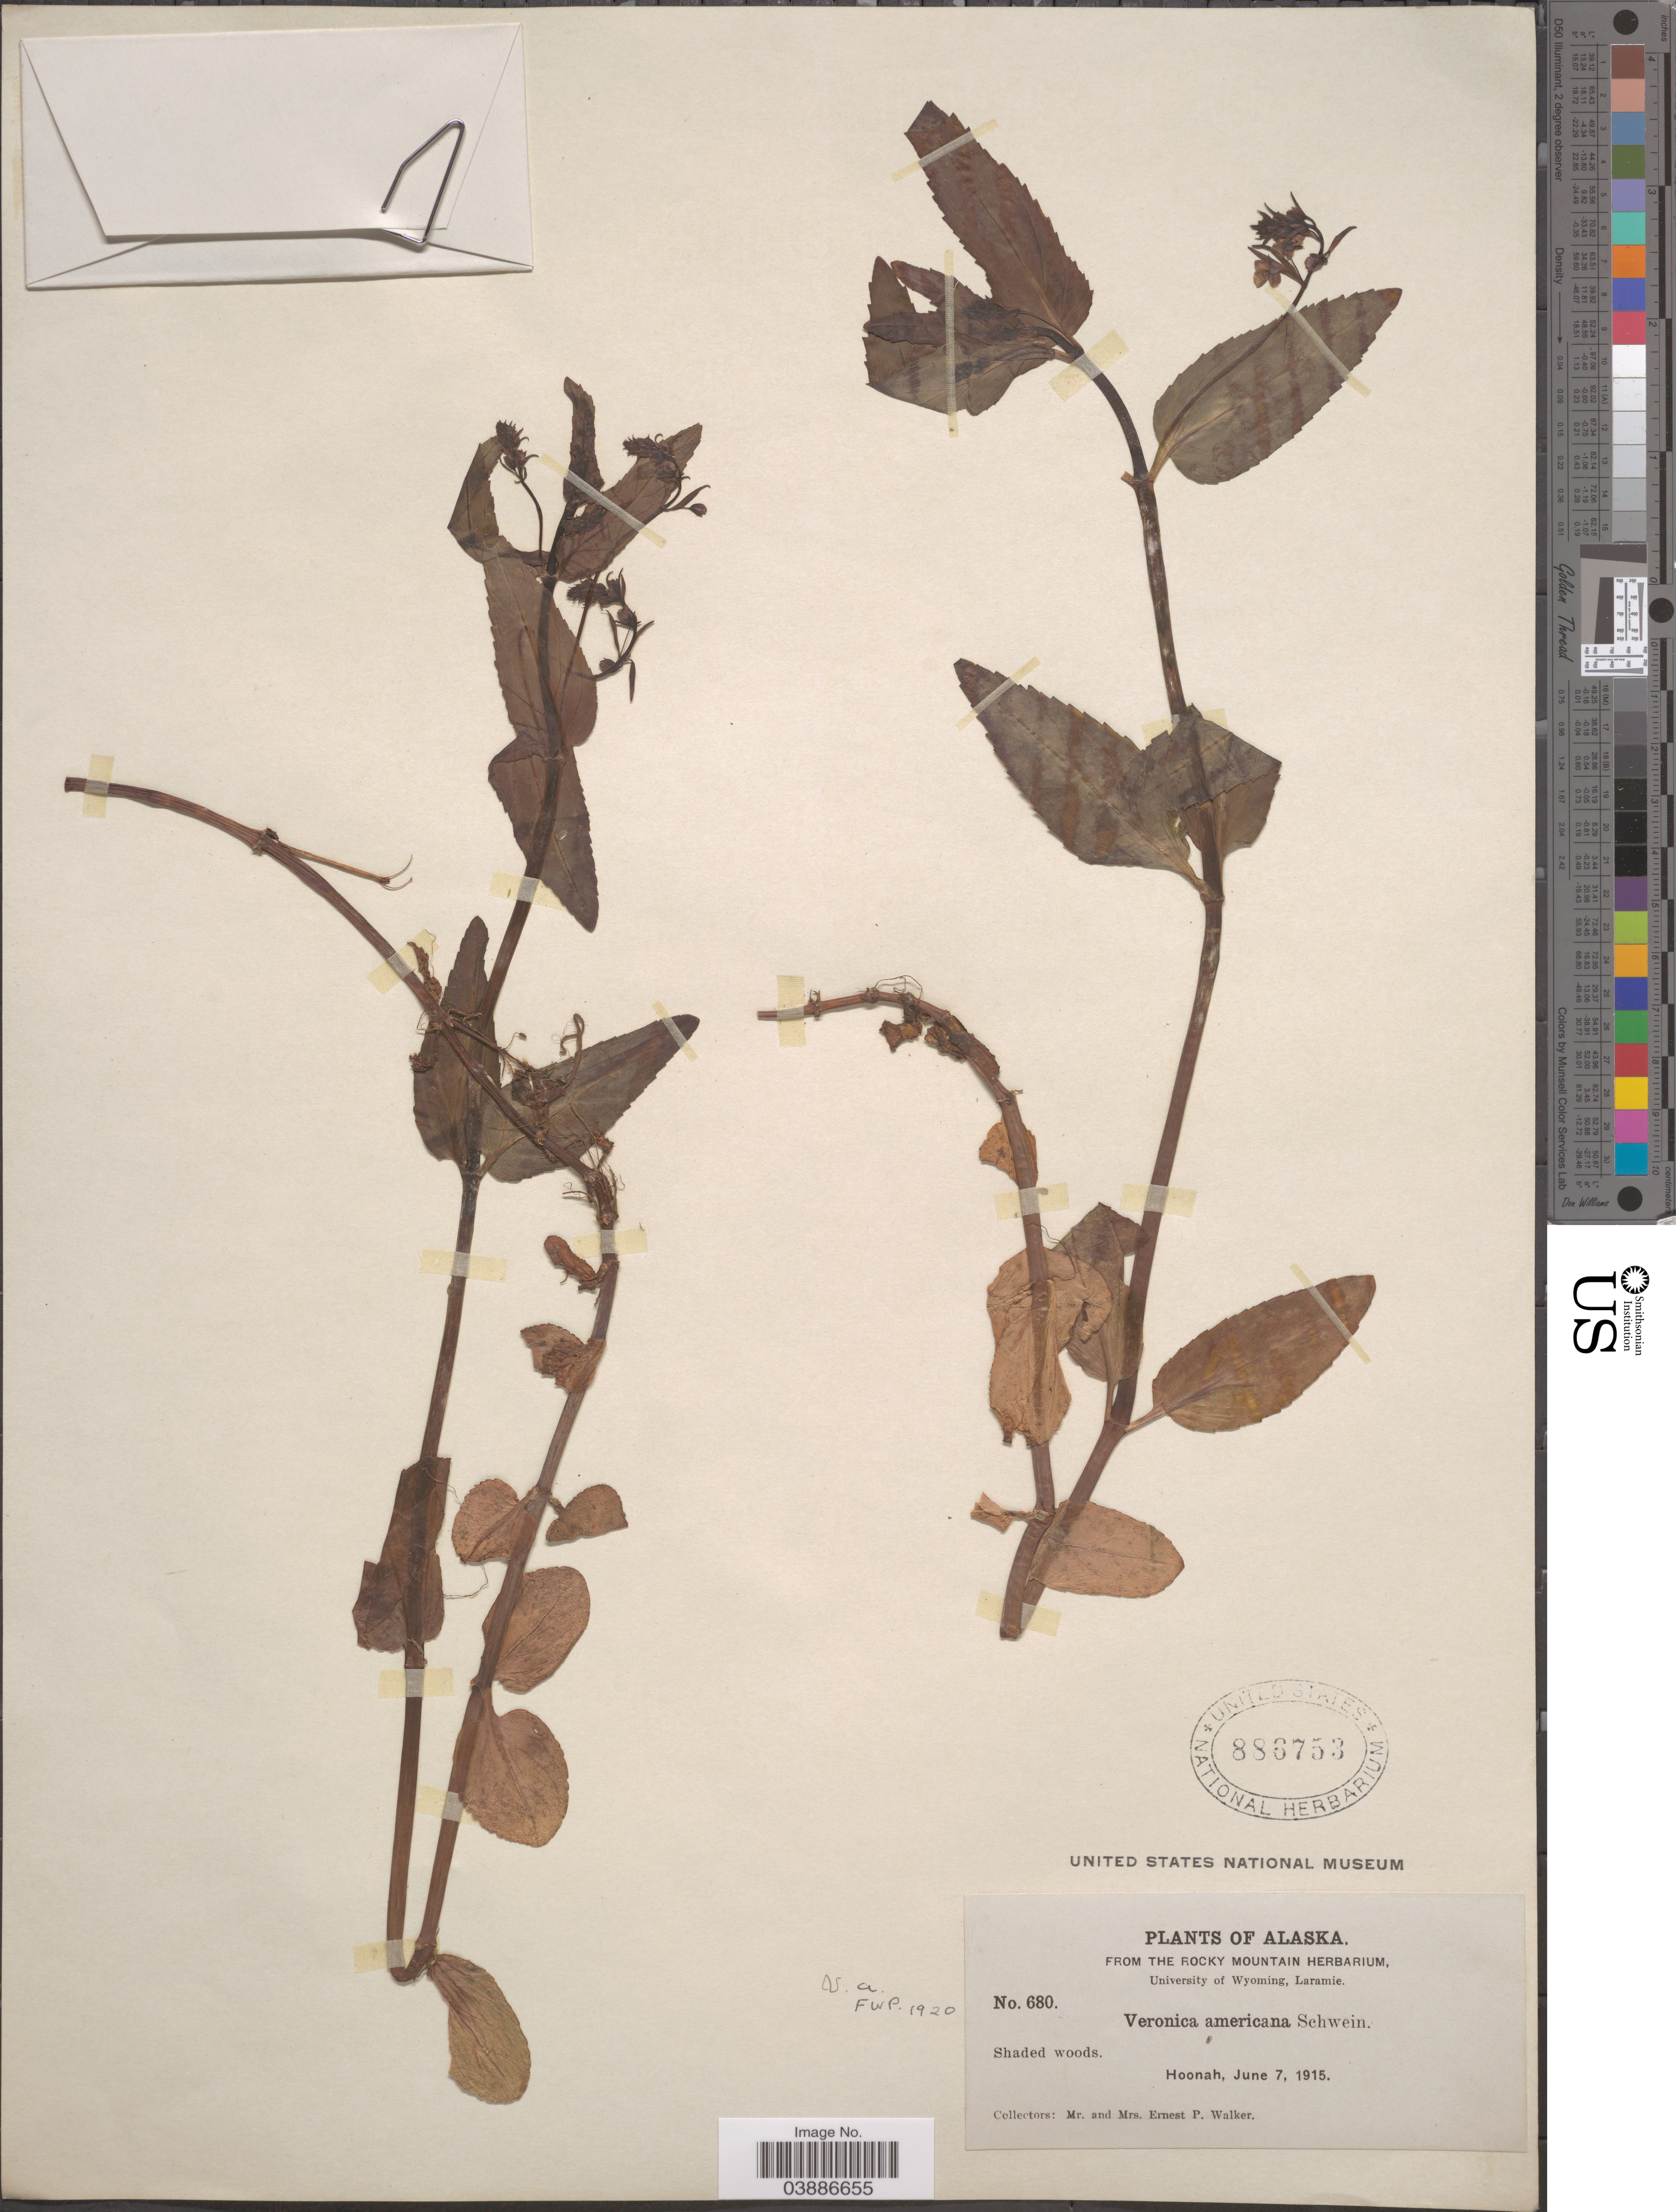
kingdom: Plantae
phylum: Tracheophyta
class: Magnoliopsida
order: Lamiales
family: Plantaginaceae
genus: Veronica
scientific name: Veronica americana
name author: Schwein. ex Benth.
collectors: E. P. Walker & E. Walker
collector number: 680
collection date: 1915-06-07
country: United States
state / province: Alaska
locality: Hoonah.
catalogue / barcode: US 886753